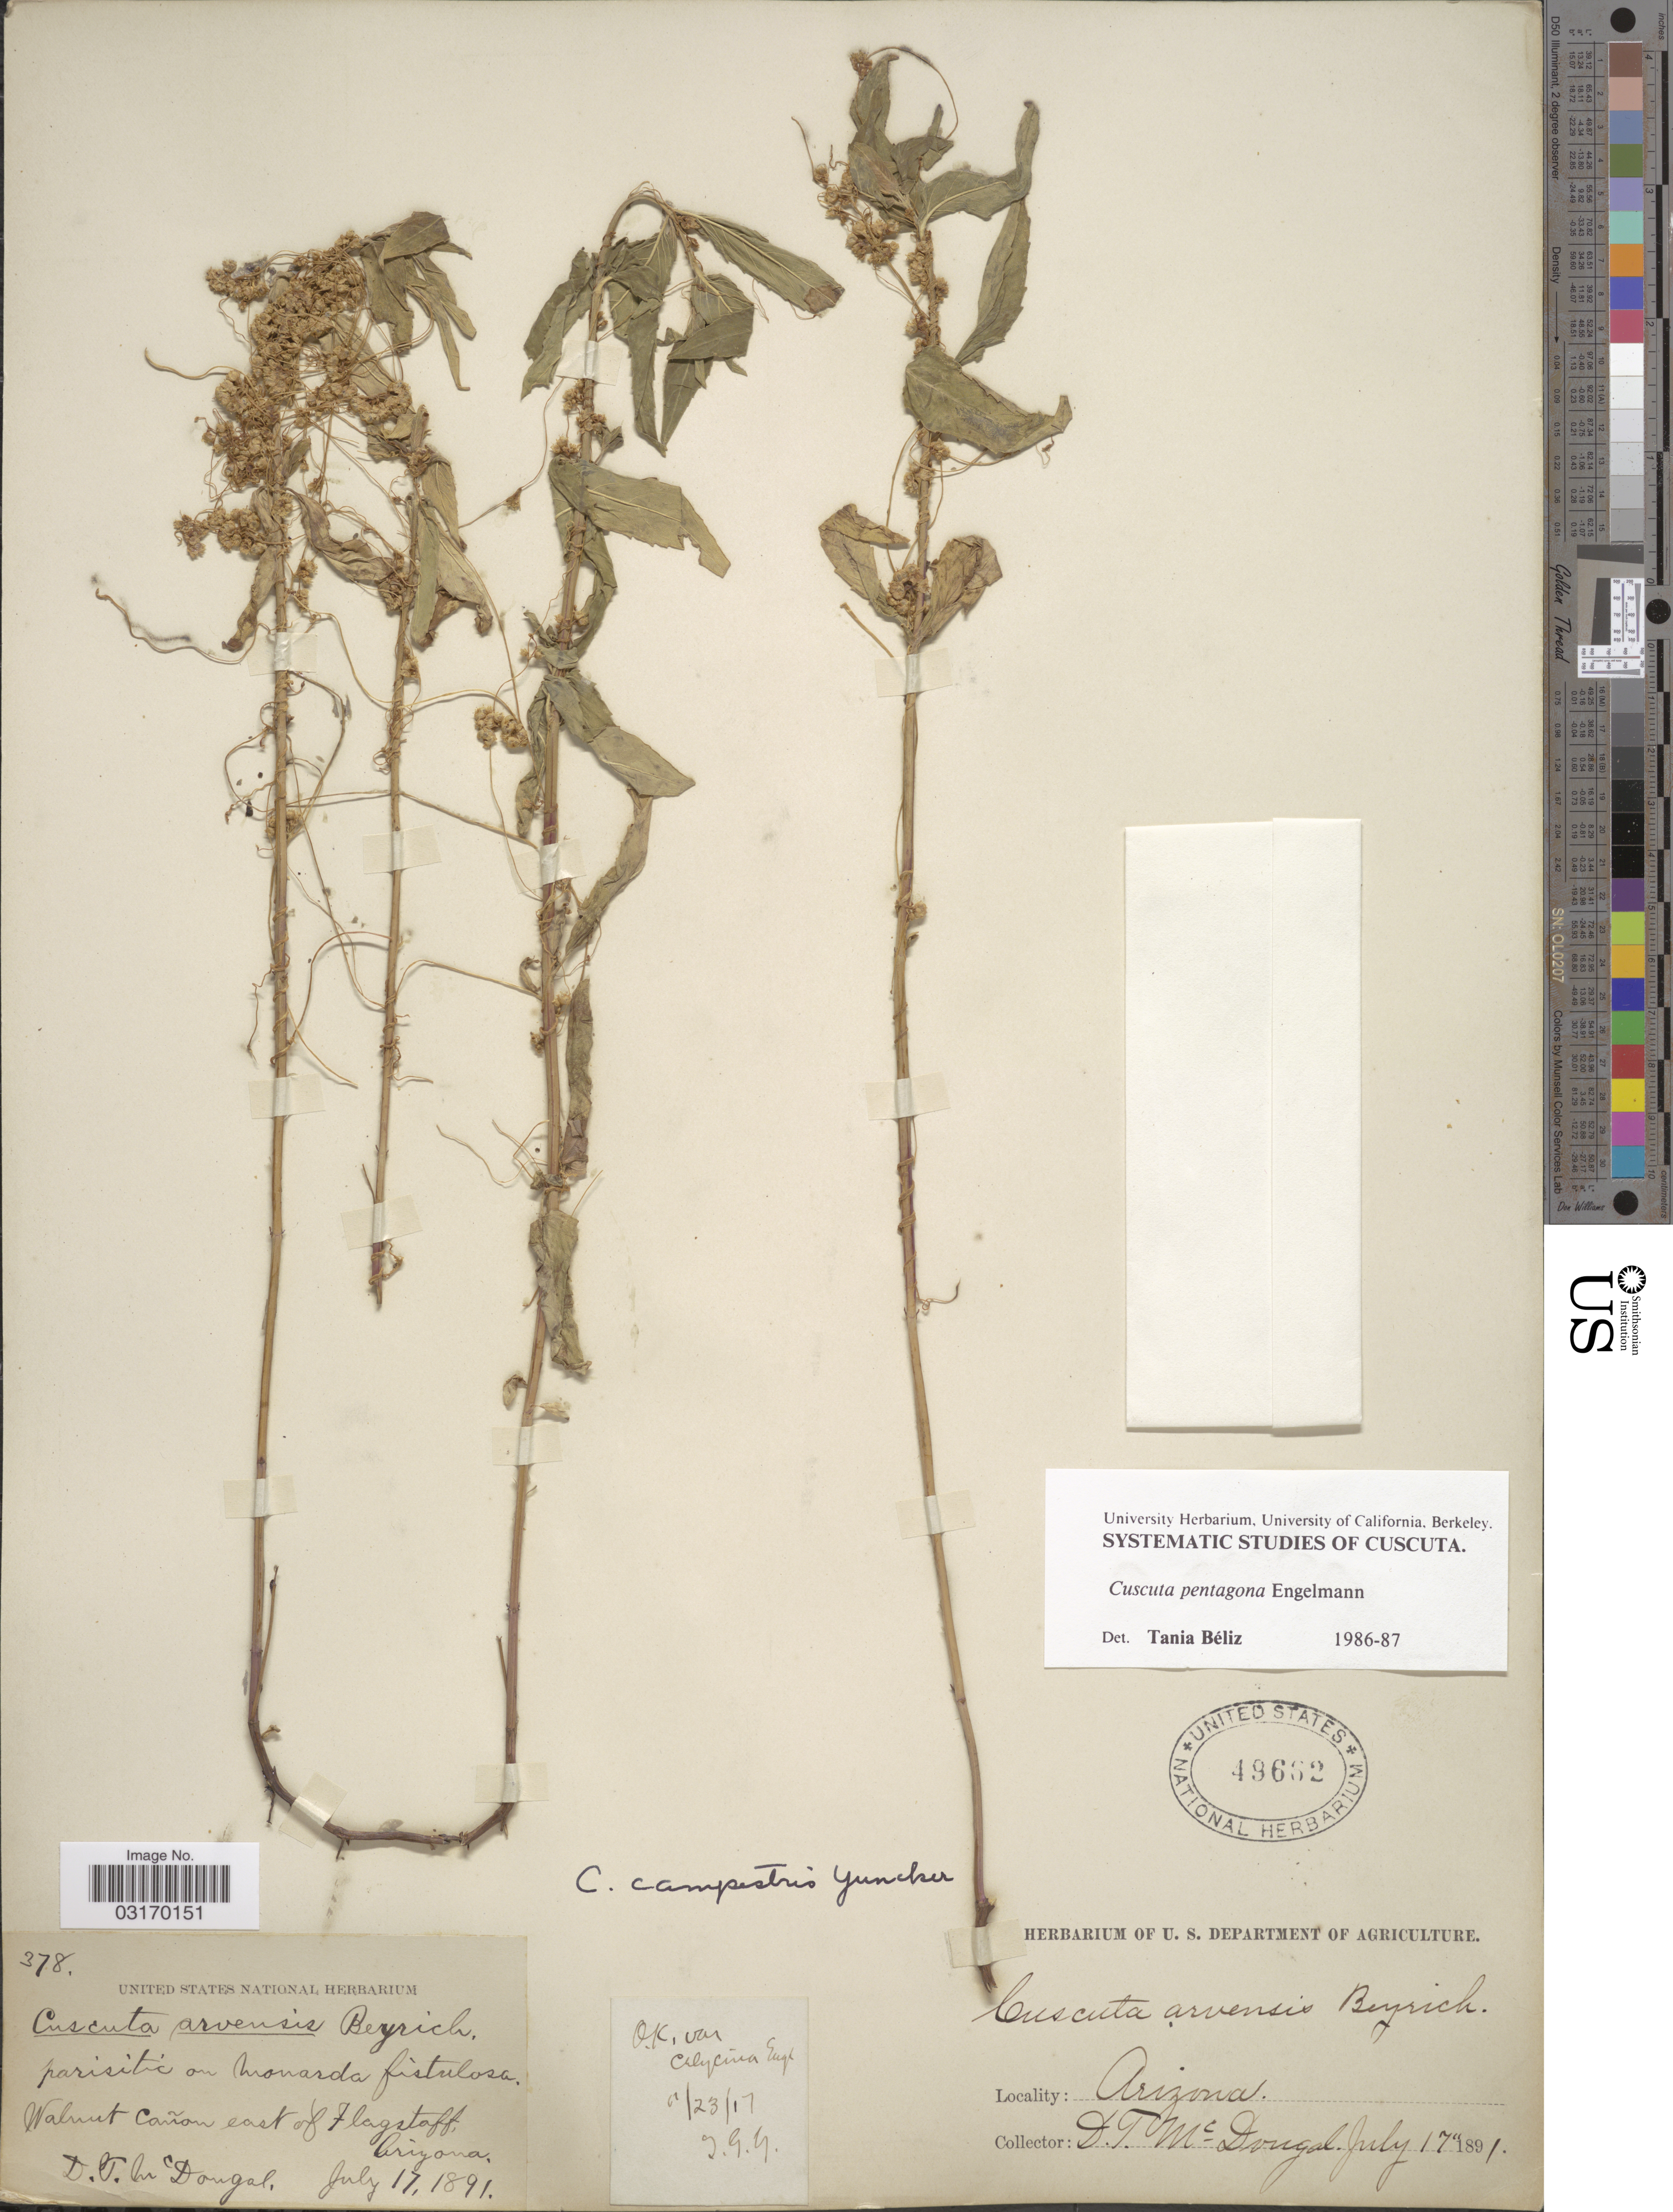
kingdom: Plantae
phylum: Tracheophyta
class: Magnoliopsida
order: Solanales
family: Convolvulaceae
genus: Cuscuta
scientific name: Cuscuta pentagona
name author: Engelm.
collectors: D. McDougal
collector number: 378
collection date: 1891-07-17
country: United States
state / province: Arizona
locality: Walnut Cañon east of Flagstaff.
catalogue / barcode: US 49662